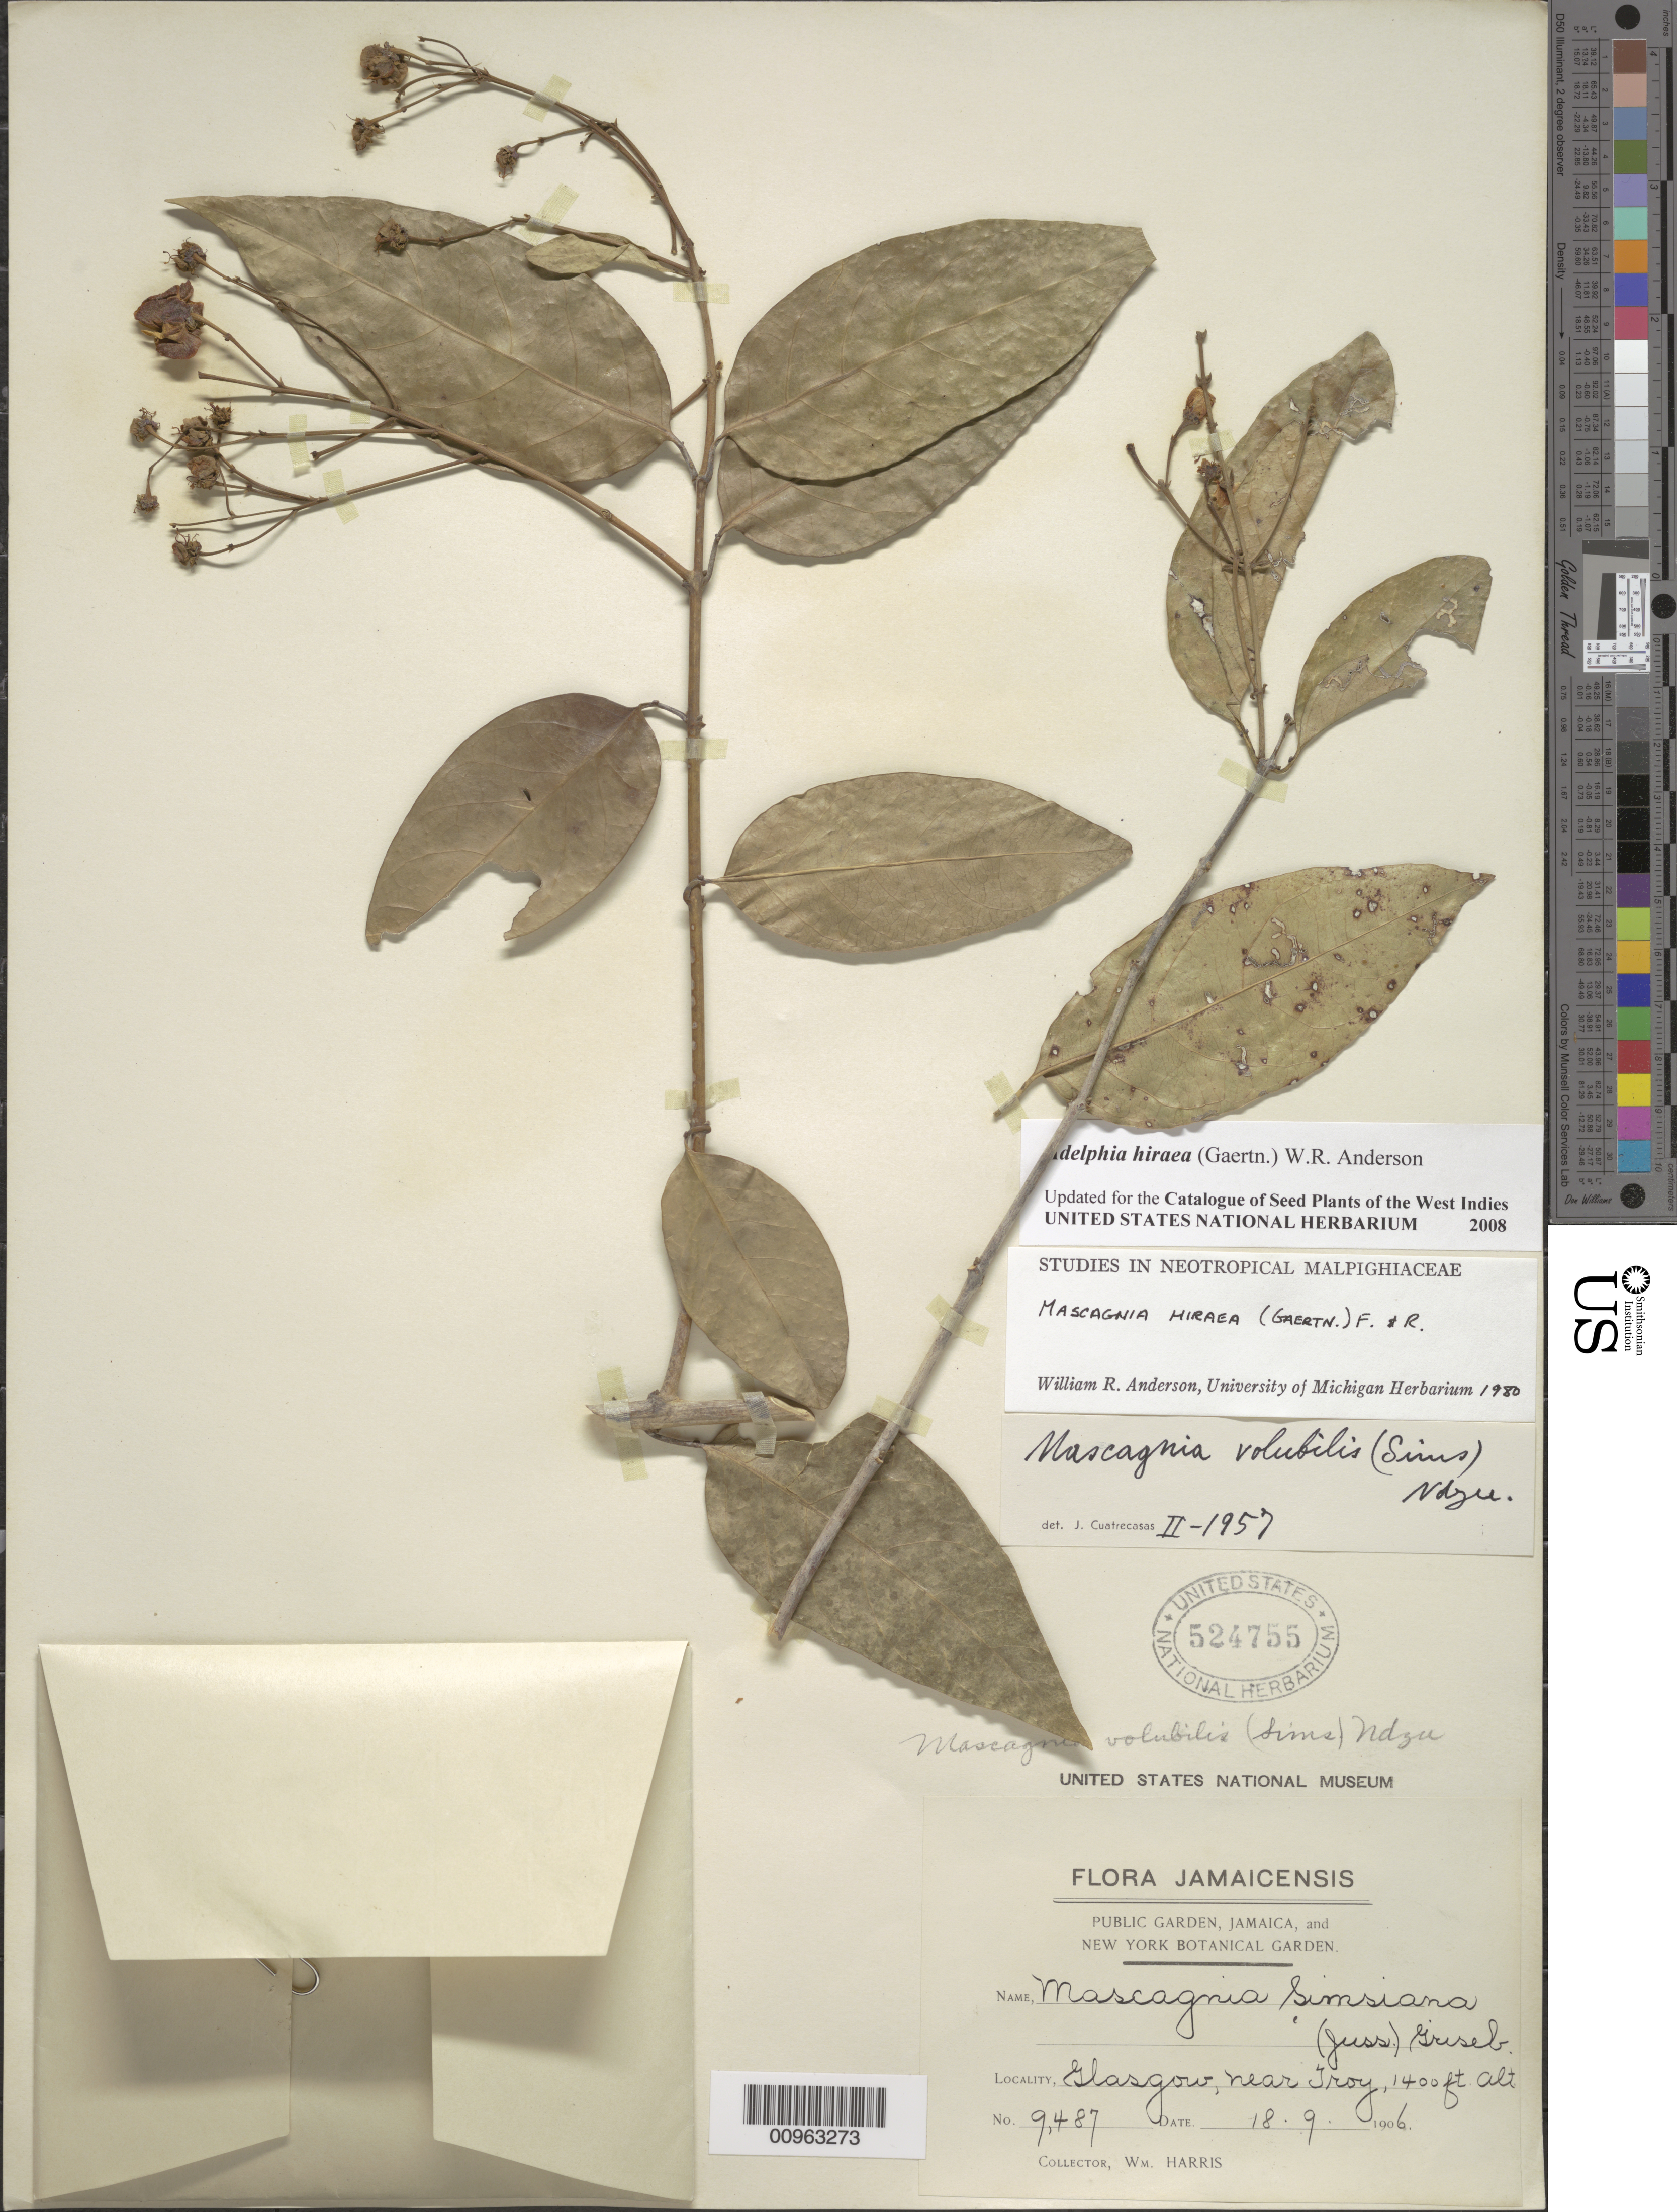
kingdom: Plantae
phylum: Tracheophyta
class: Magnoliopsida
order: Malpighiales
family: Malpighiaceae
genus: Adelphia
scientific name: Adelphia hiraea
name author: (Gaertn.) W.R. Anderson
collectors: W. H. Harris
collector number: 9487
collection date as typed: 18 Sep 1906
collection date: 1906-09-18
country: Jamaica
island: Jamaica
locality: Glasgow, near Troy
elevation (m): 427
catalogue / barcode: US 524755